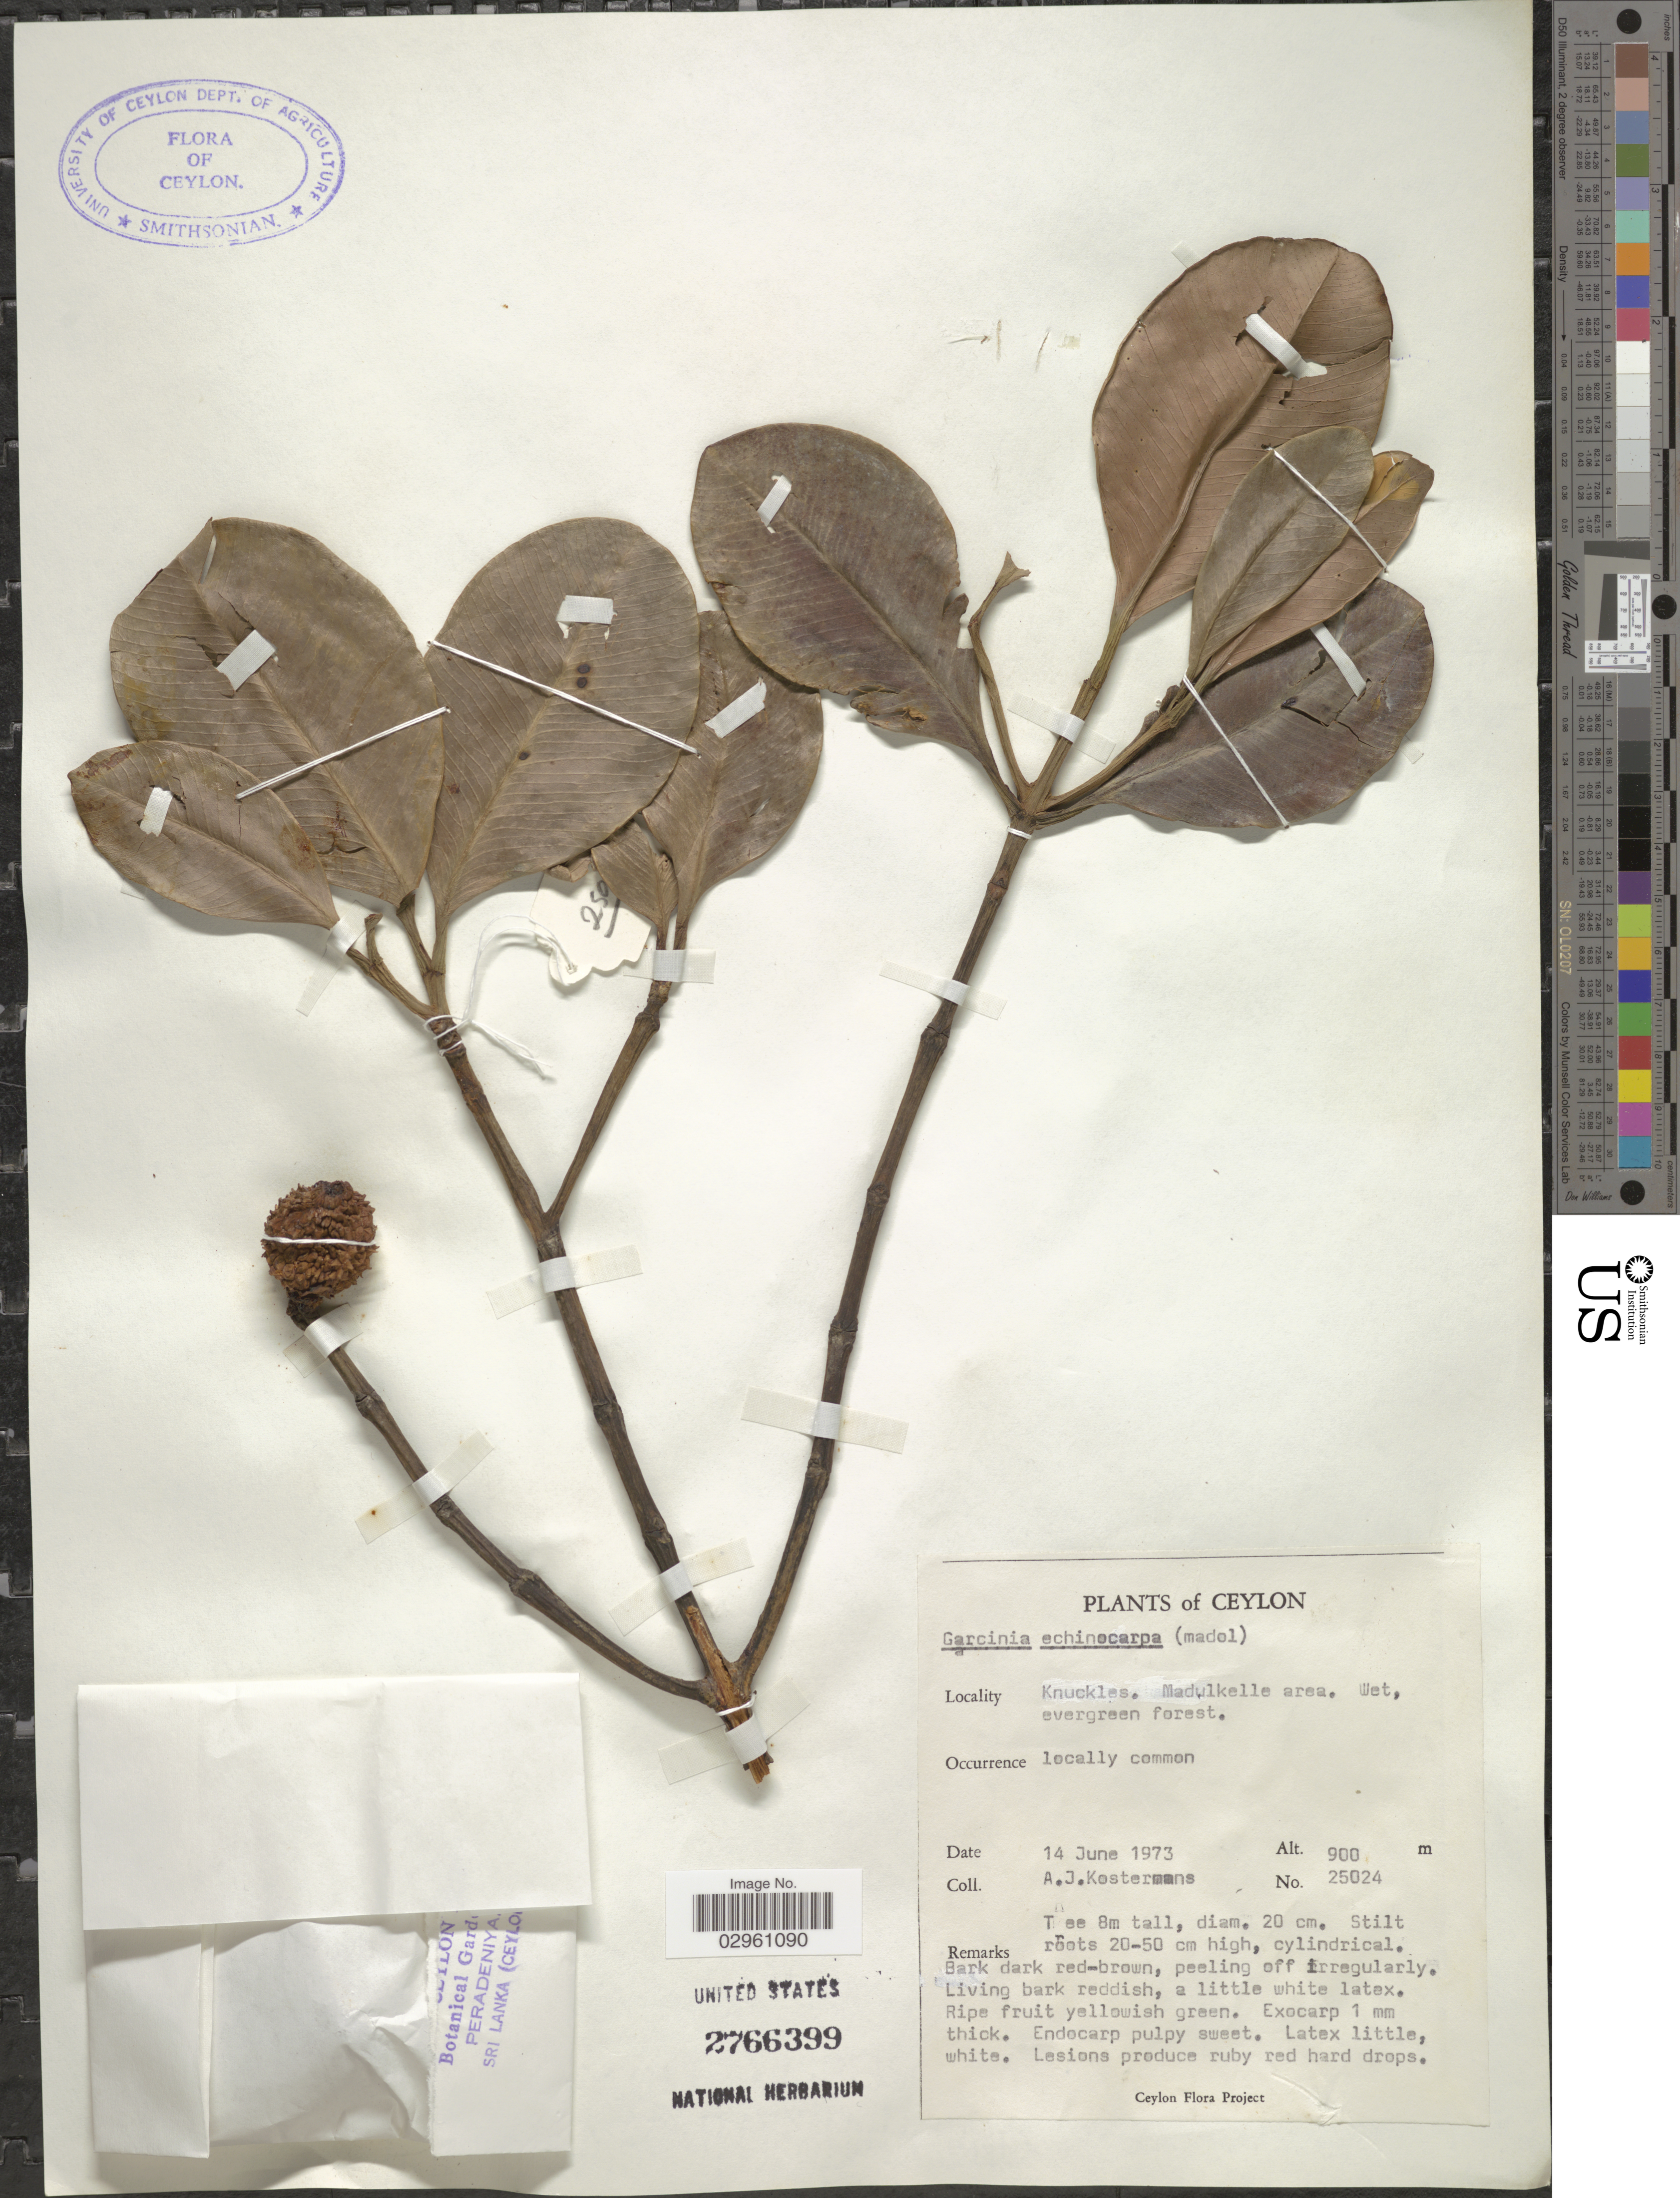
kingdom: Plantae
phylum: Tracheophyta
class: Magnoliopsida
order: Malpighiales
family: Clusiaceae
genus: Garcinia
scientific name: Garcinia echinocarpa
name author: Thwaites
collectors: A. J. G. Kostermans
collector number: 25024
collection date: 1973-06-14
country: Sri Lanka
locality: Ceylon. Knuckles. Madulkelle area. Wet, evergreen forest.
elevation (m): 900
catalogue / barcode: US 2766399